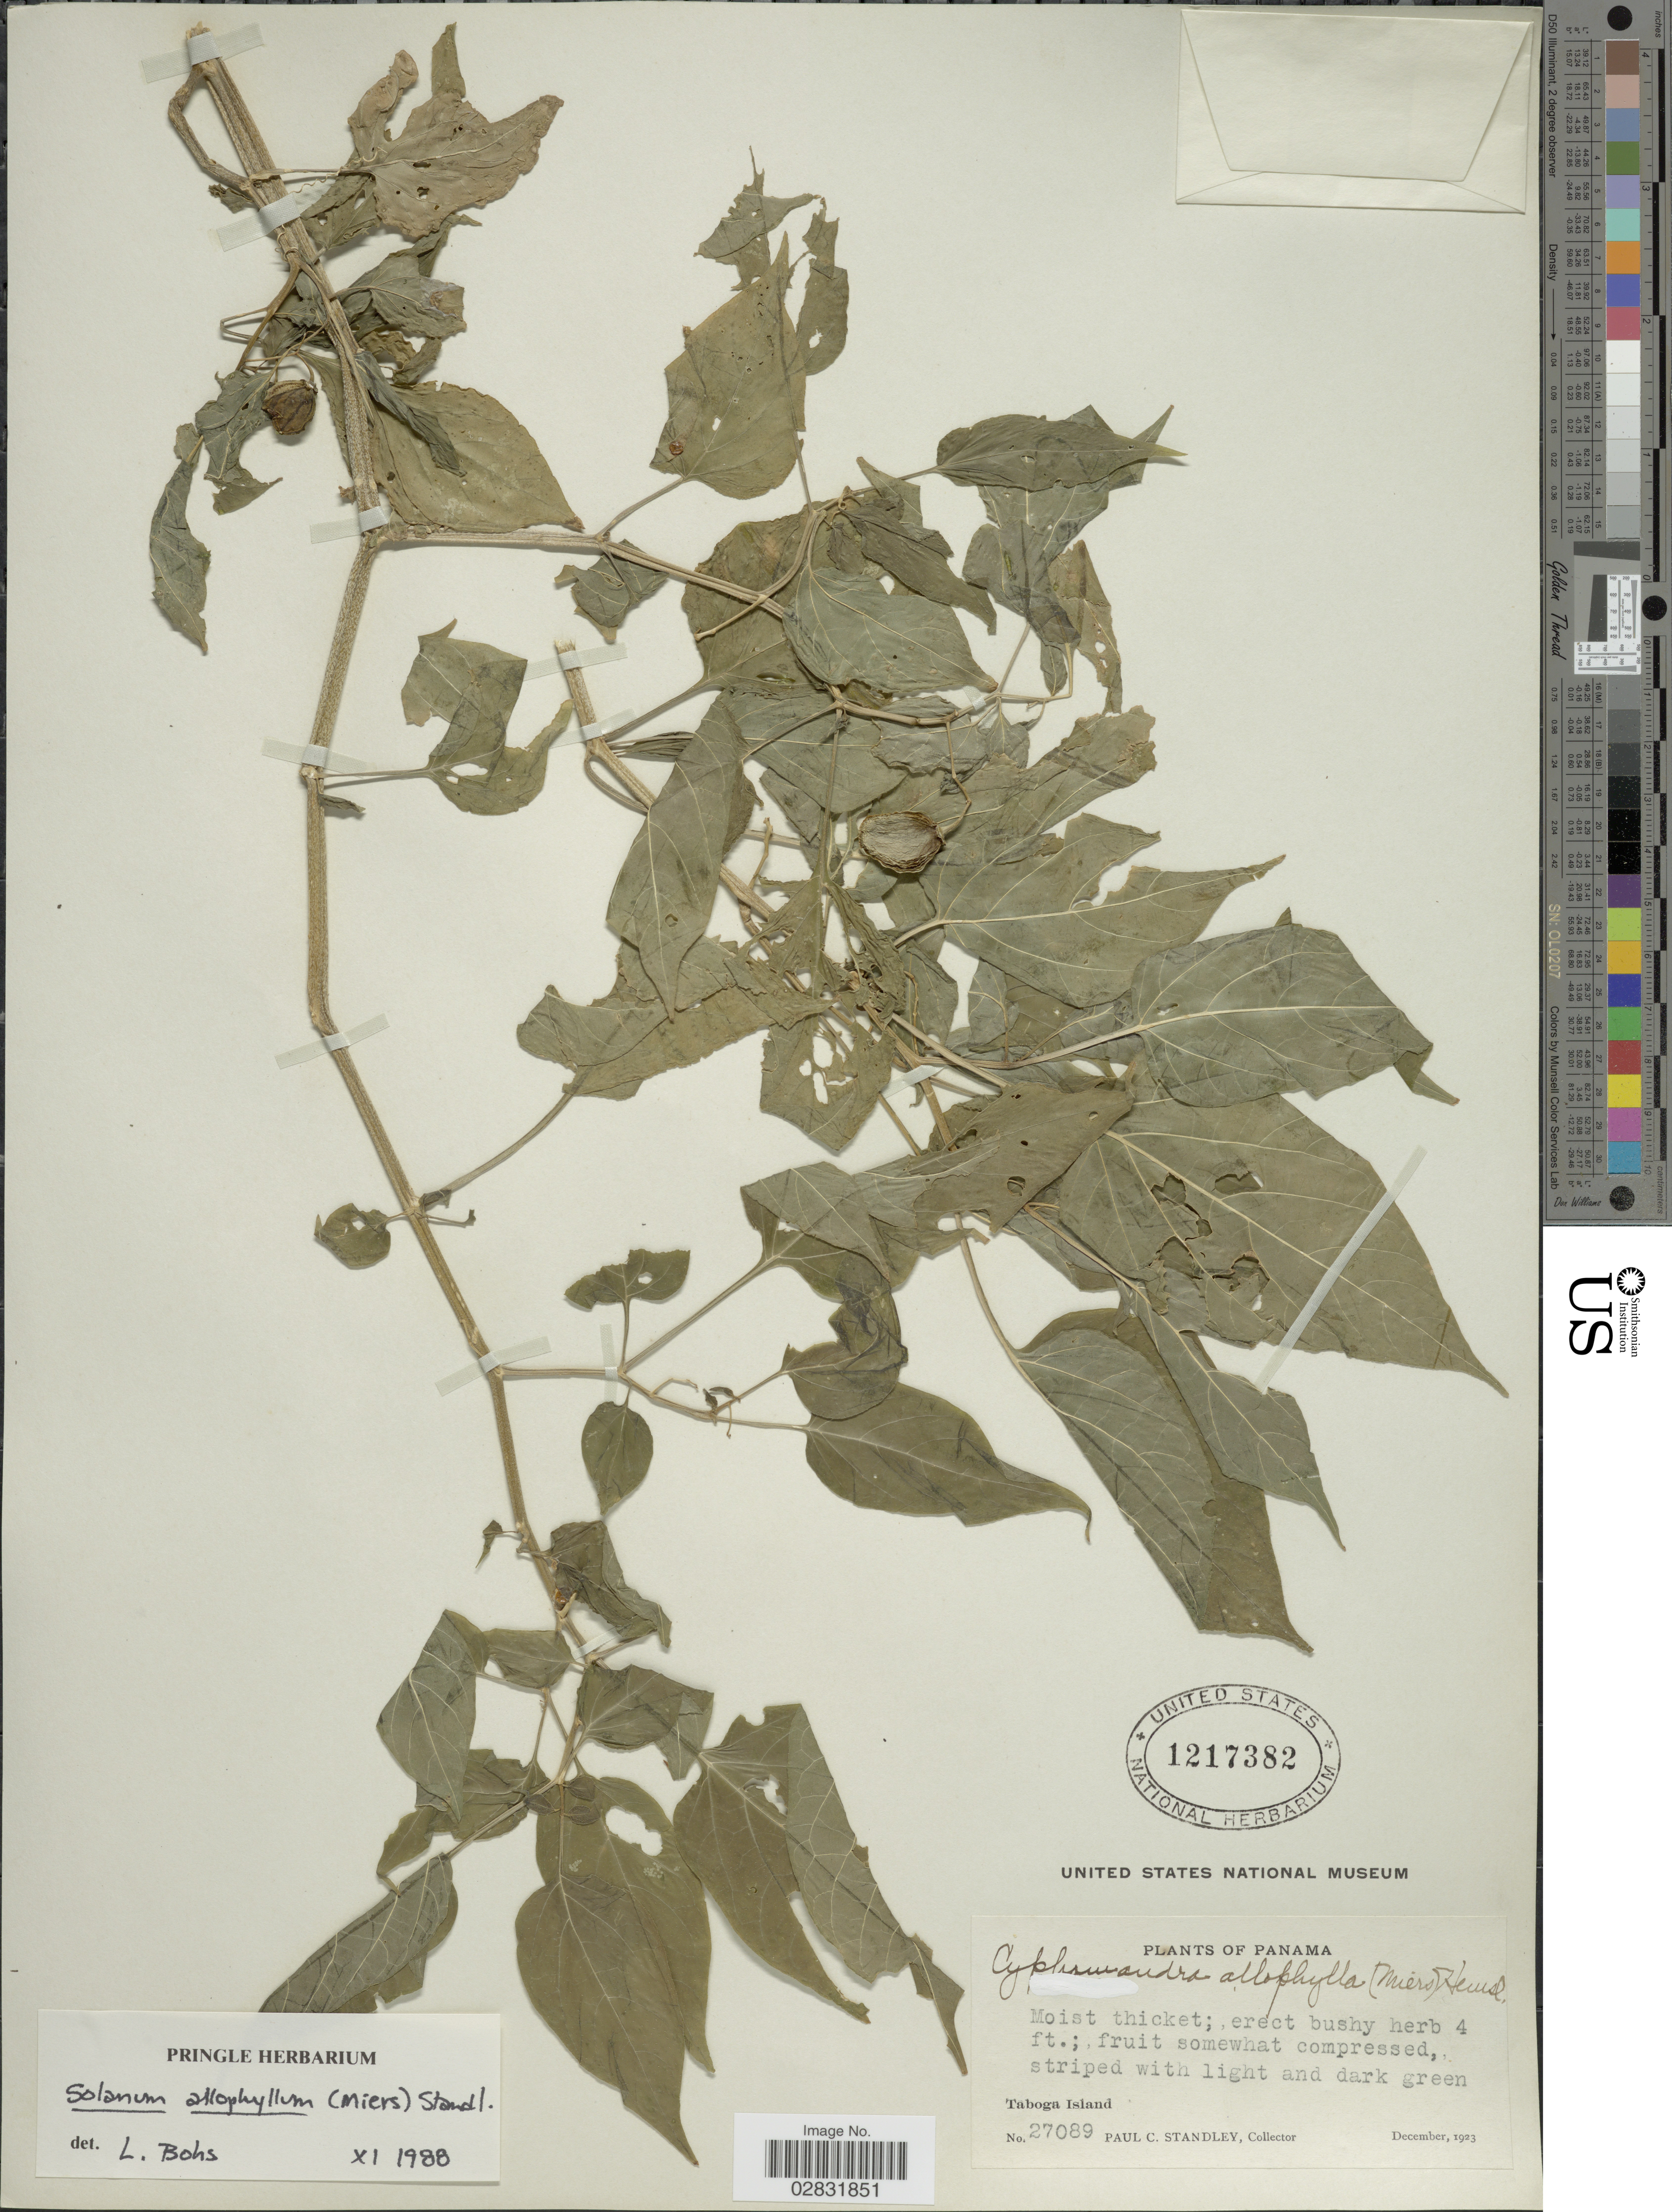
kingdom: Plantae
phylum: Tracheophyta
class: Magnoliopsida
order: Solanales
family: Solanaceae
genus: Solanum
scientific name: Solanum allophyllum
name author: (Miers) Sendtn.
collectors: P. C. Standley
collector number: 27089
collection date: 1923-12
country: Panama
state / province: Panamá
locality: Taboga Island.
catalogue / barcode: US 1217382